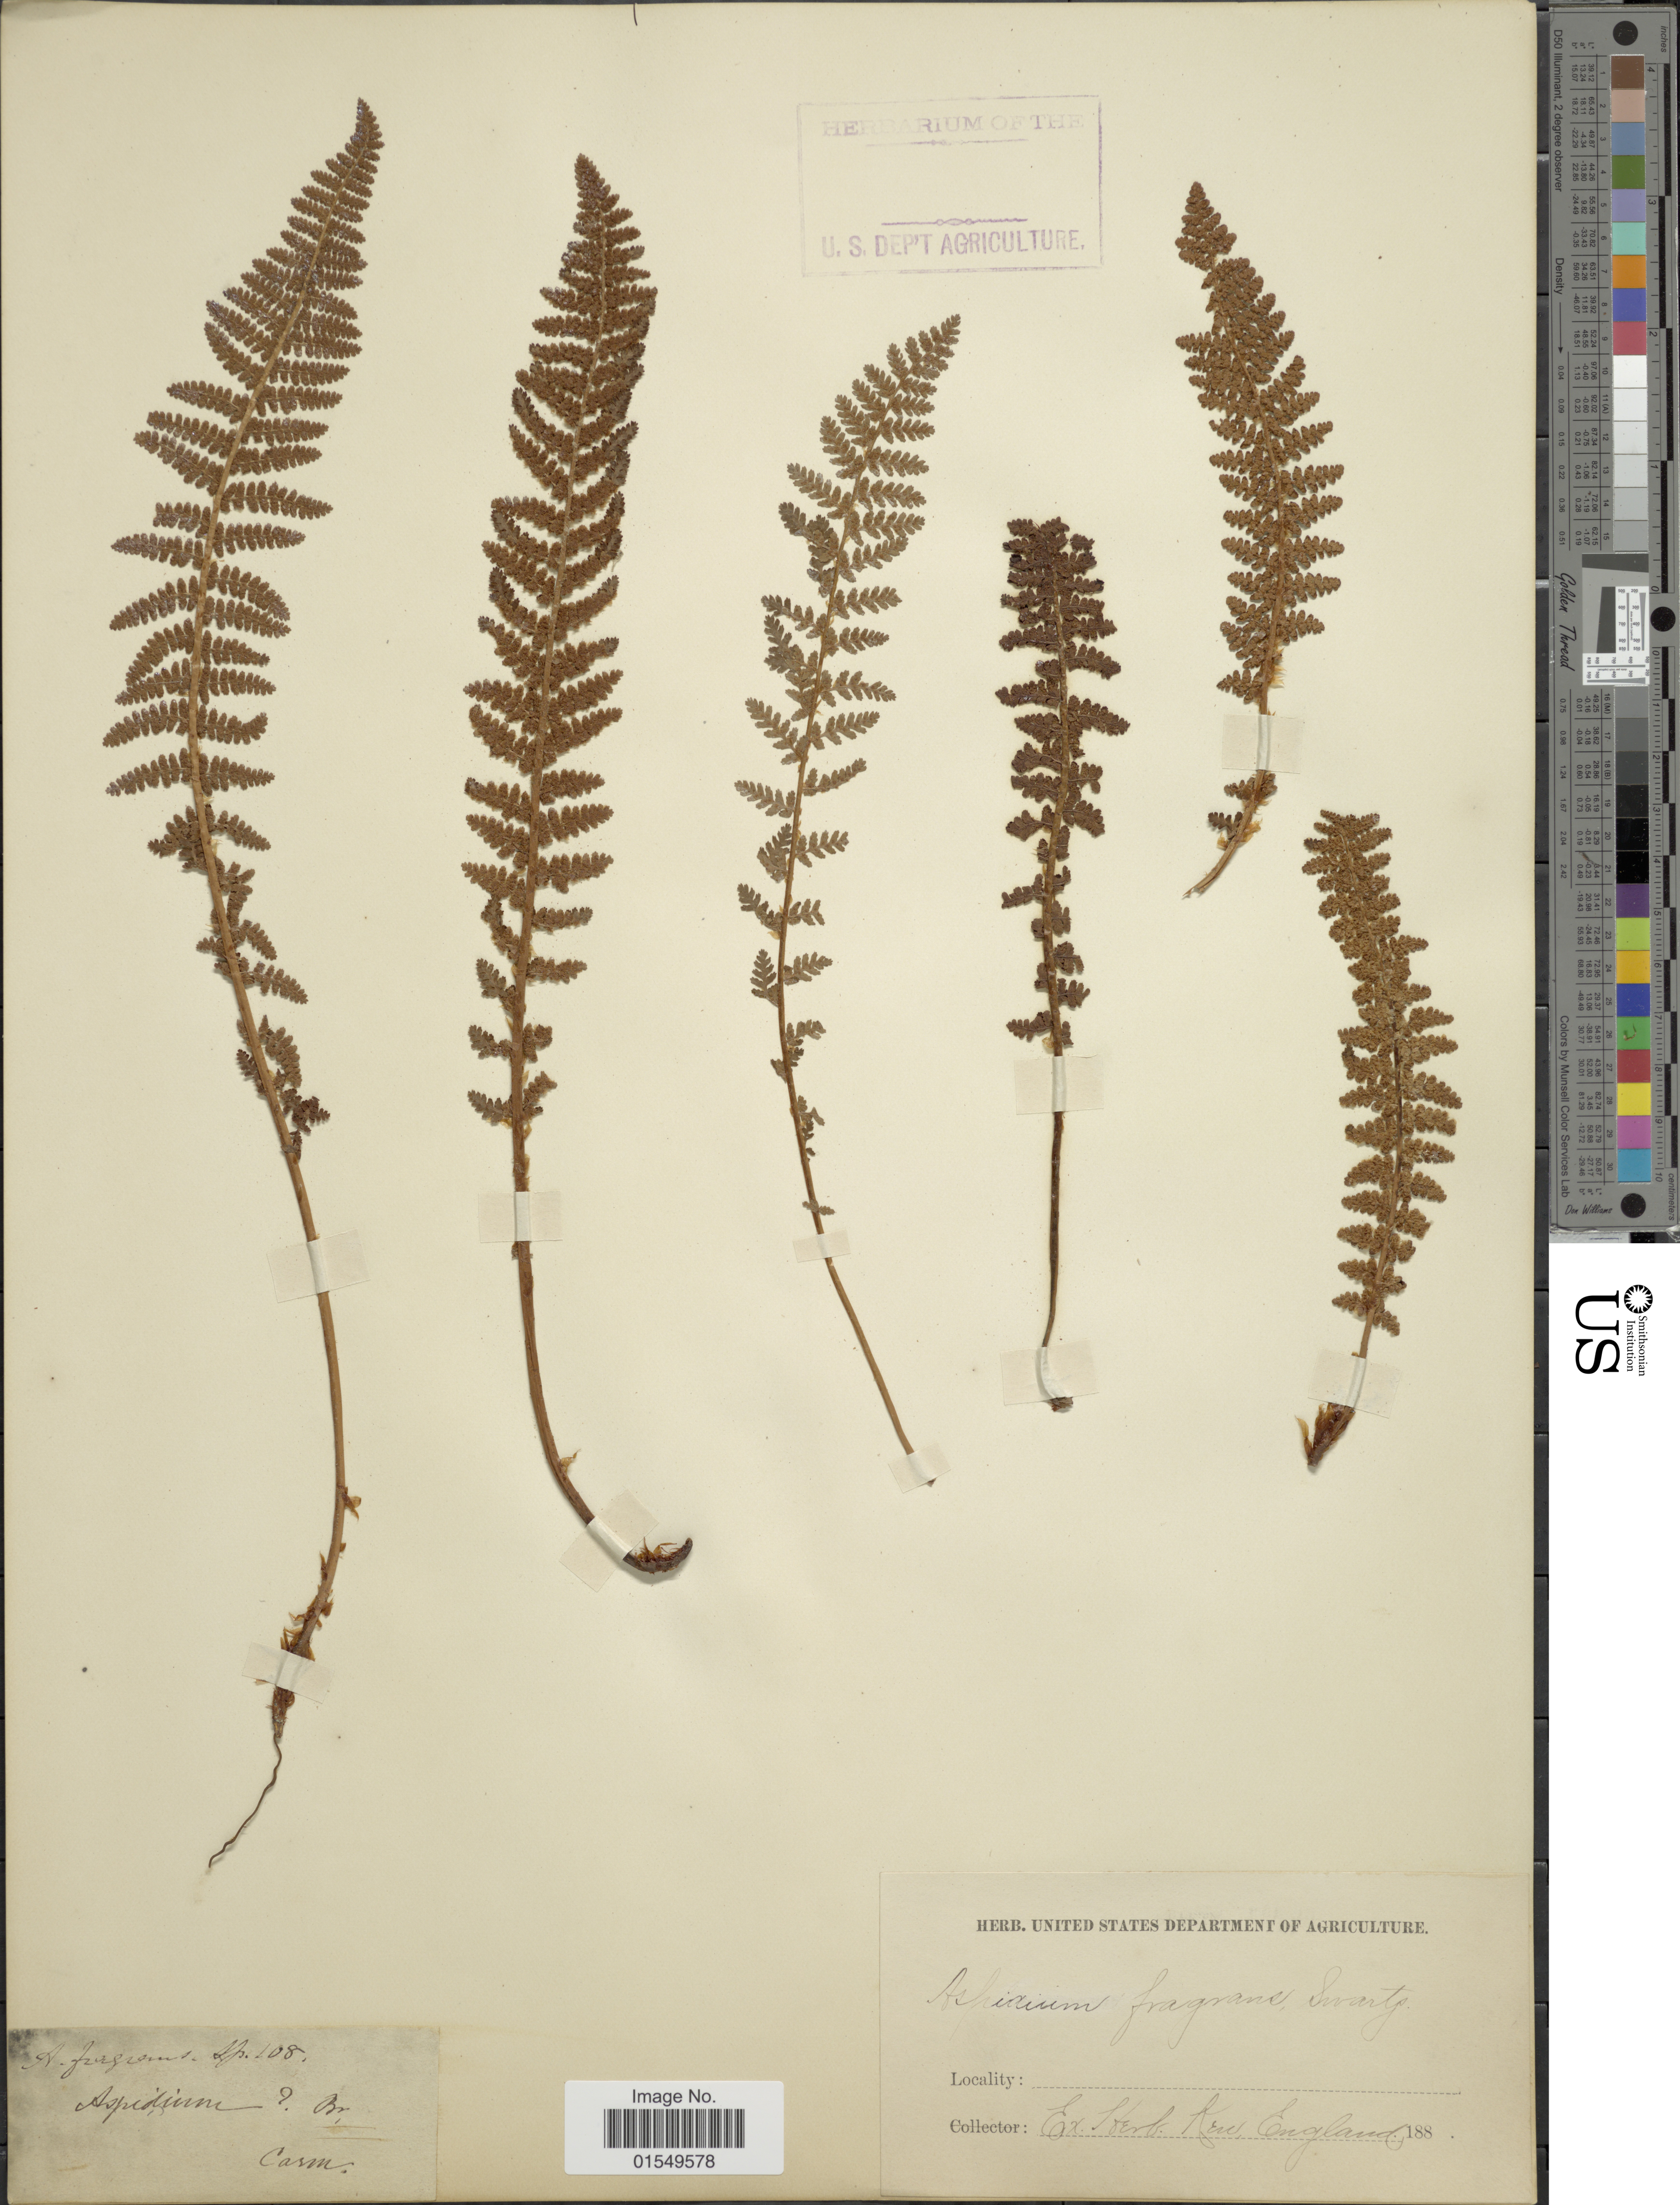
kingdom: Plantae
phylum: Tracheophyta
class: Polypodiopsida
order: Polypodiales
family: Dryopteridaceae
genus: Dryopteris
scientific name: Dryopteris fragrans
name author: (L.) Schott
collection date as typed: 188